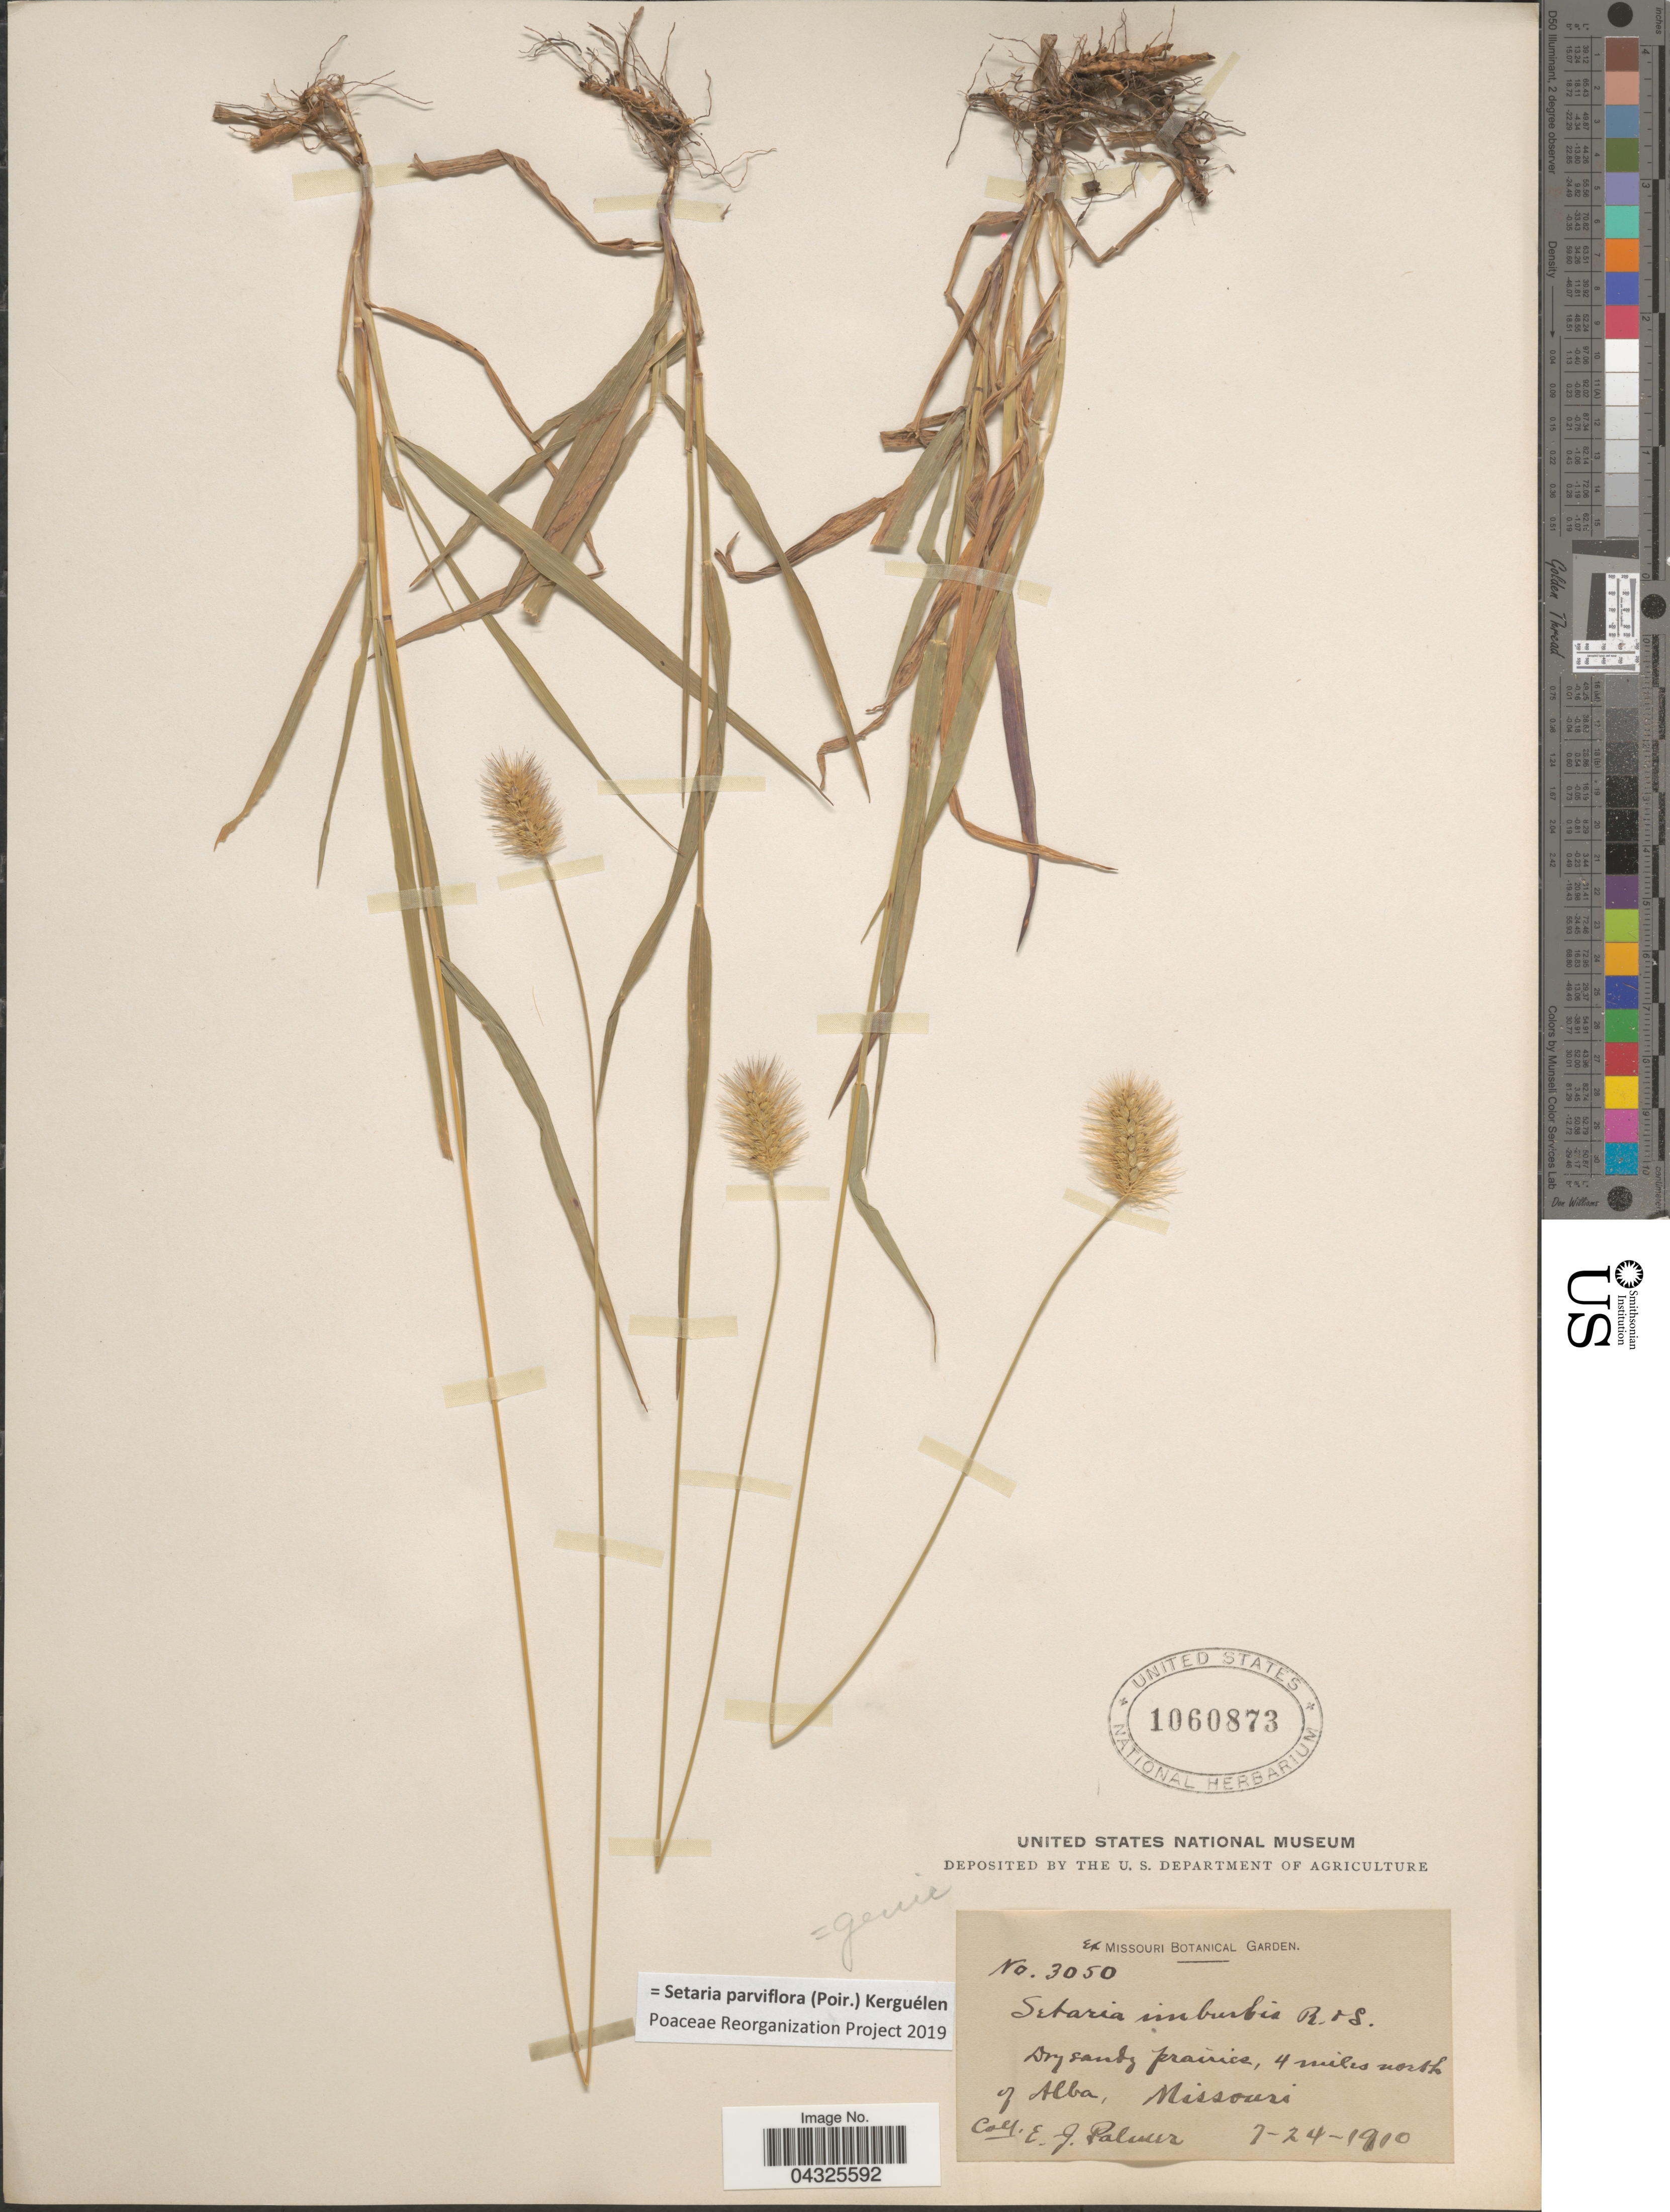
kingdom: Plantae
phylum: Tracheophyta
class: Liliopsida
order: Poales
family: Poaceae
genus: Setaria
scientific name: Setaria parviflora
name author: (Poir.) Kerguélen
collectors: E. J. Palmer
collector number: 3050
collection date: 1910-07-24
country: United States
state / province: Missouri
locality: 4 miles north of Alba.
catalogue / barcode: US 1060873